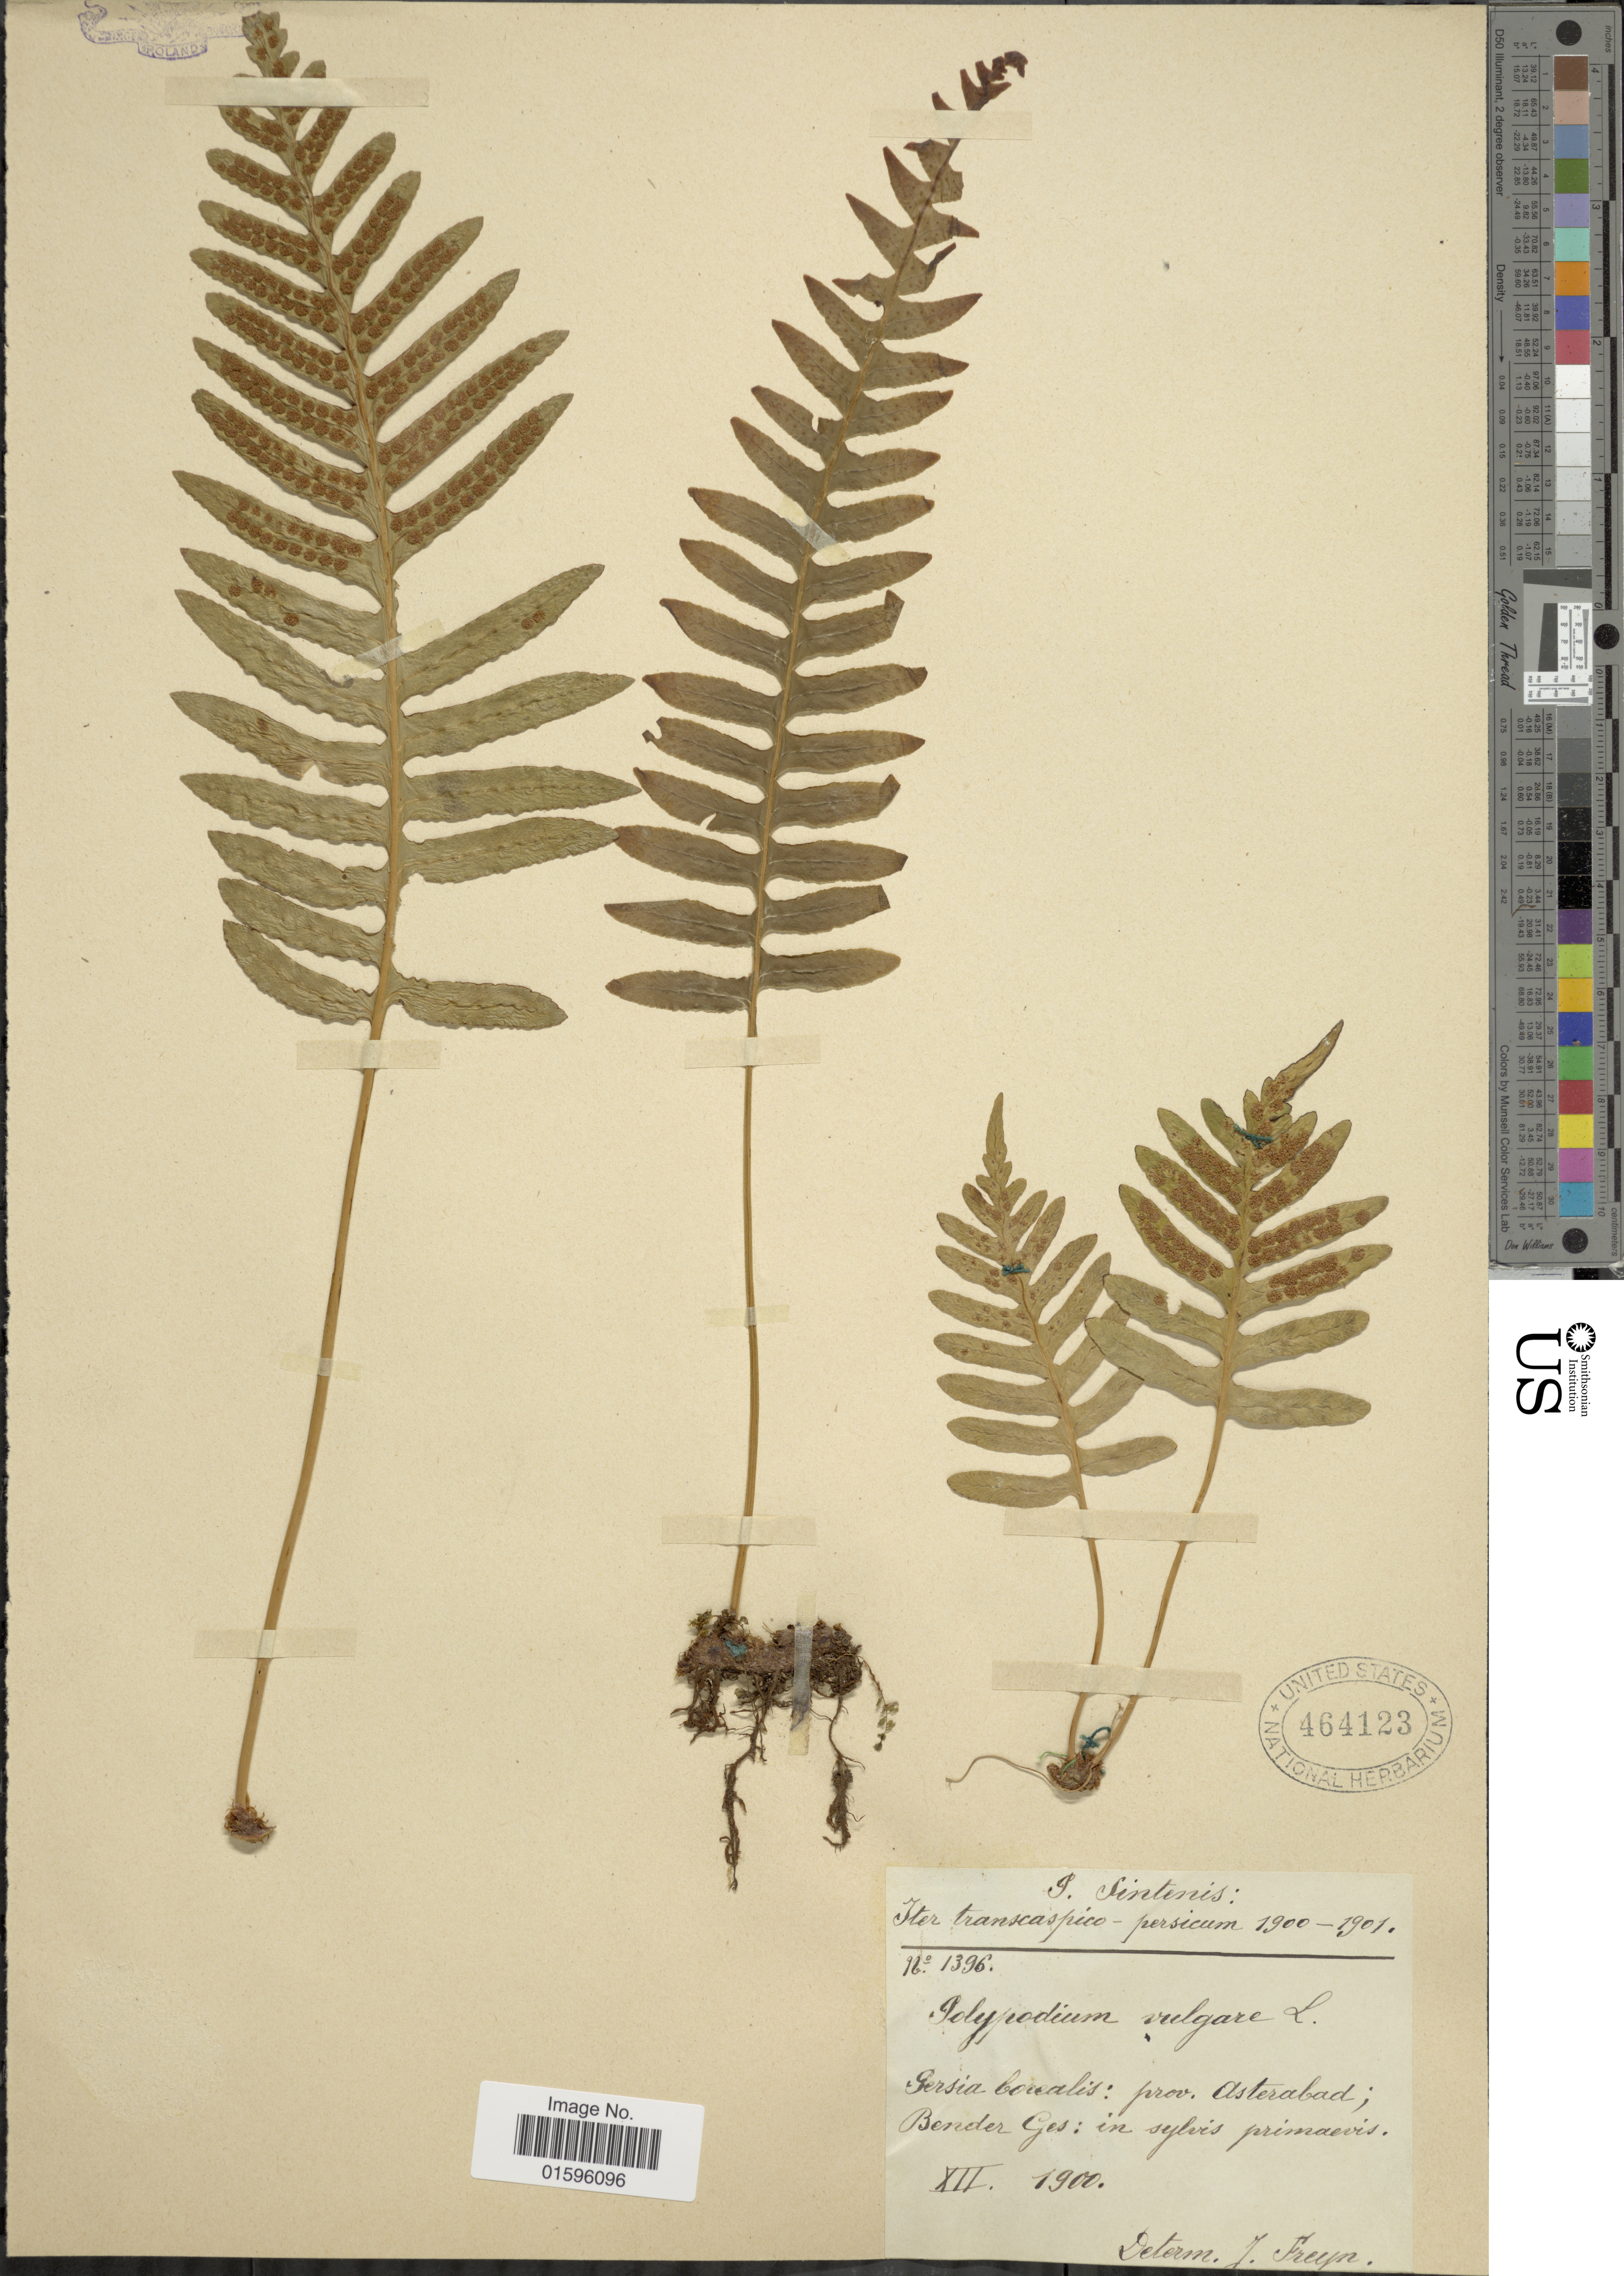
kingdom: Plantae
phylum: Tracheophyta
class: Polypodiopsida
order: Polypodiales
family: Polypodiaceae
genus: Polypodium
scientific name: Polypodium vulgare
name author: L.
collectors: P. Sintenis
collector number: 1396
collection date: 1900-07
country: Iran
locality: Persia borealis: prov. Asterabad; Bender Ges.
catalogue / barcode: US 464123